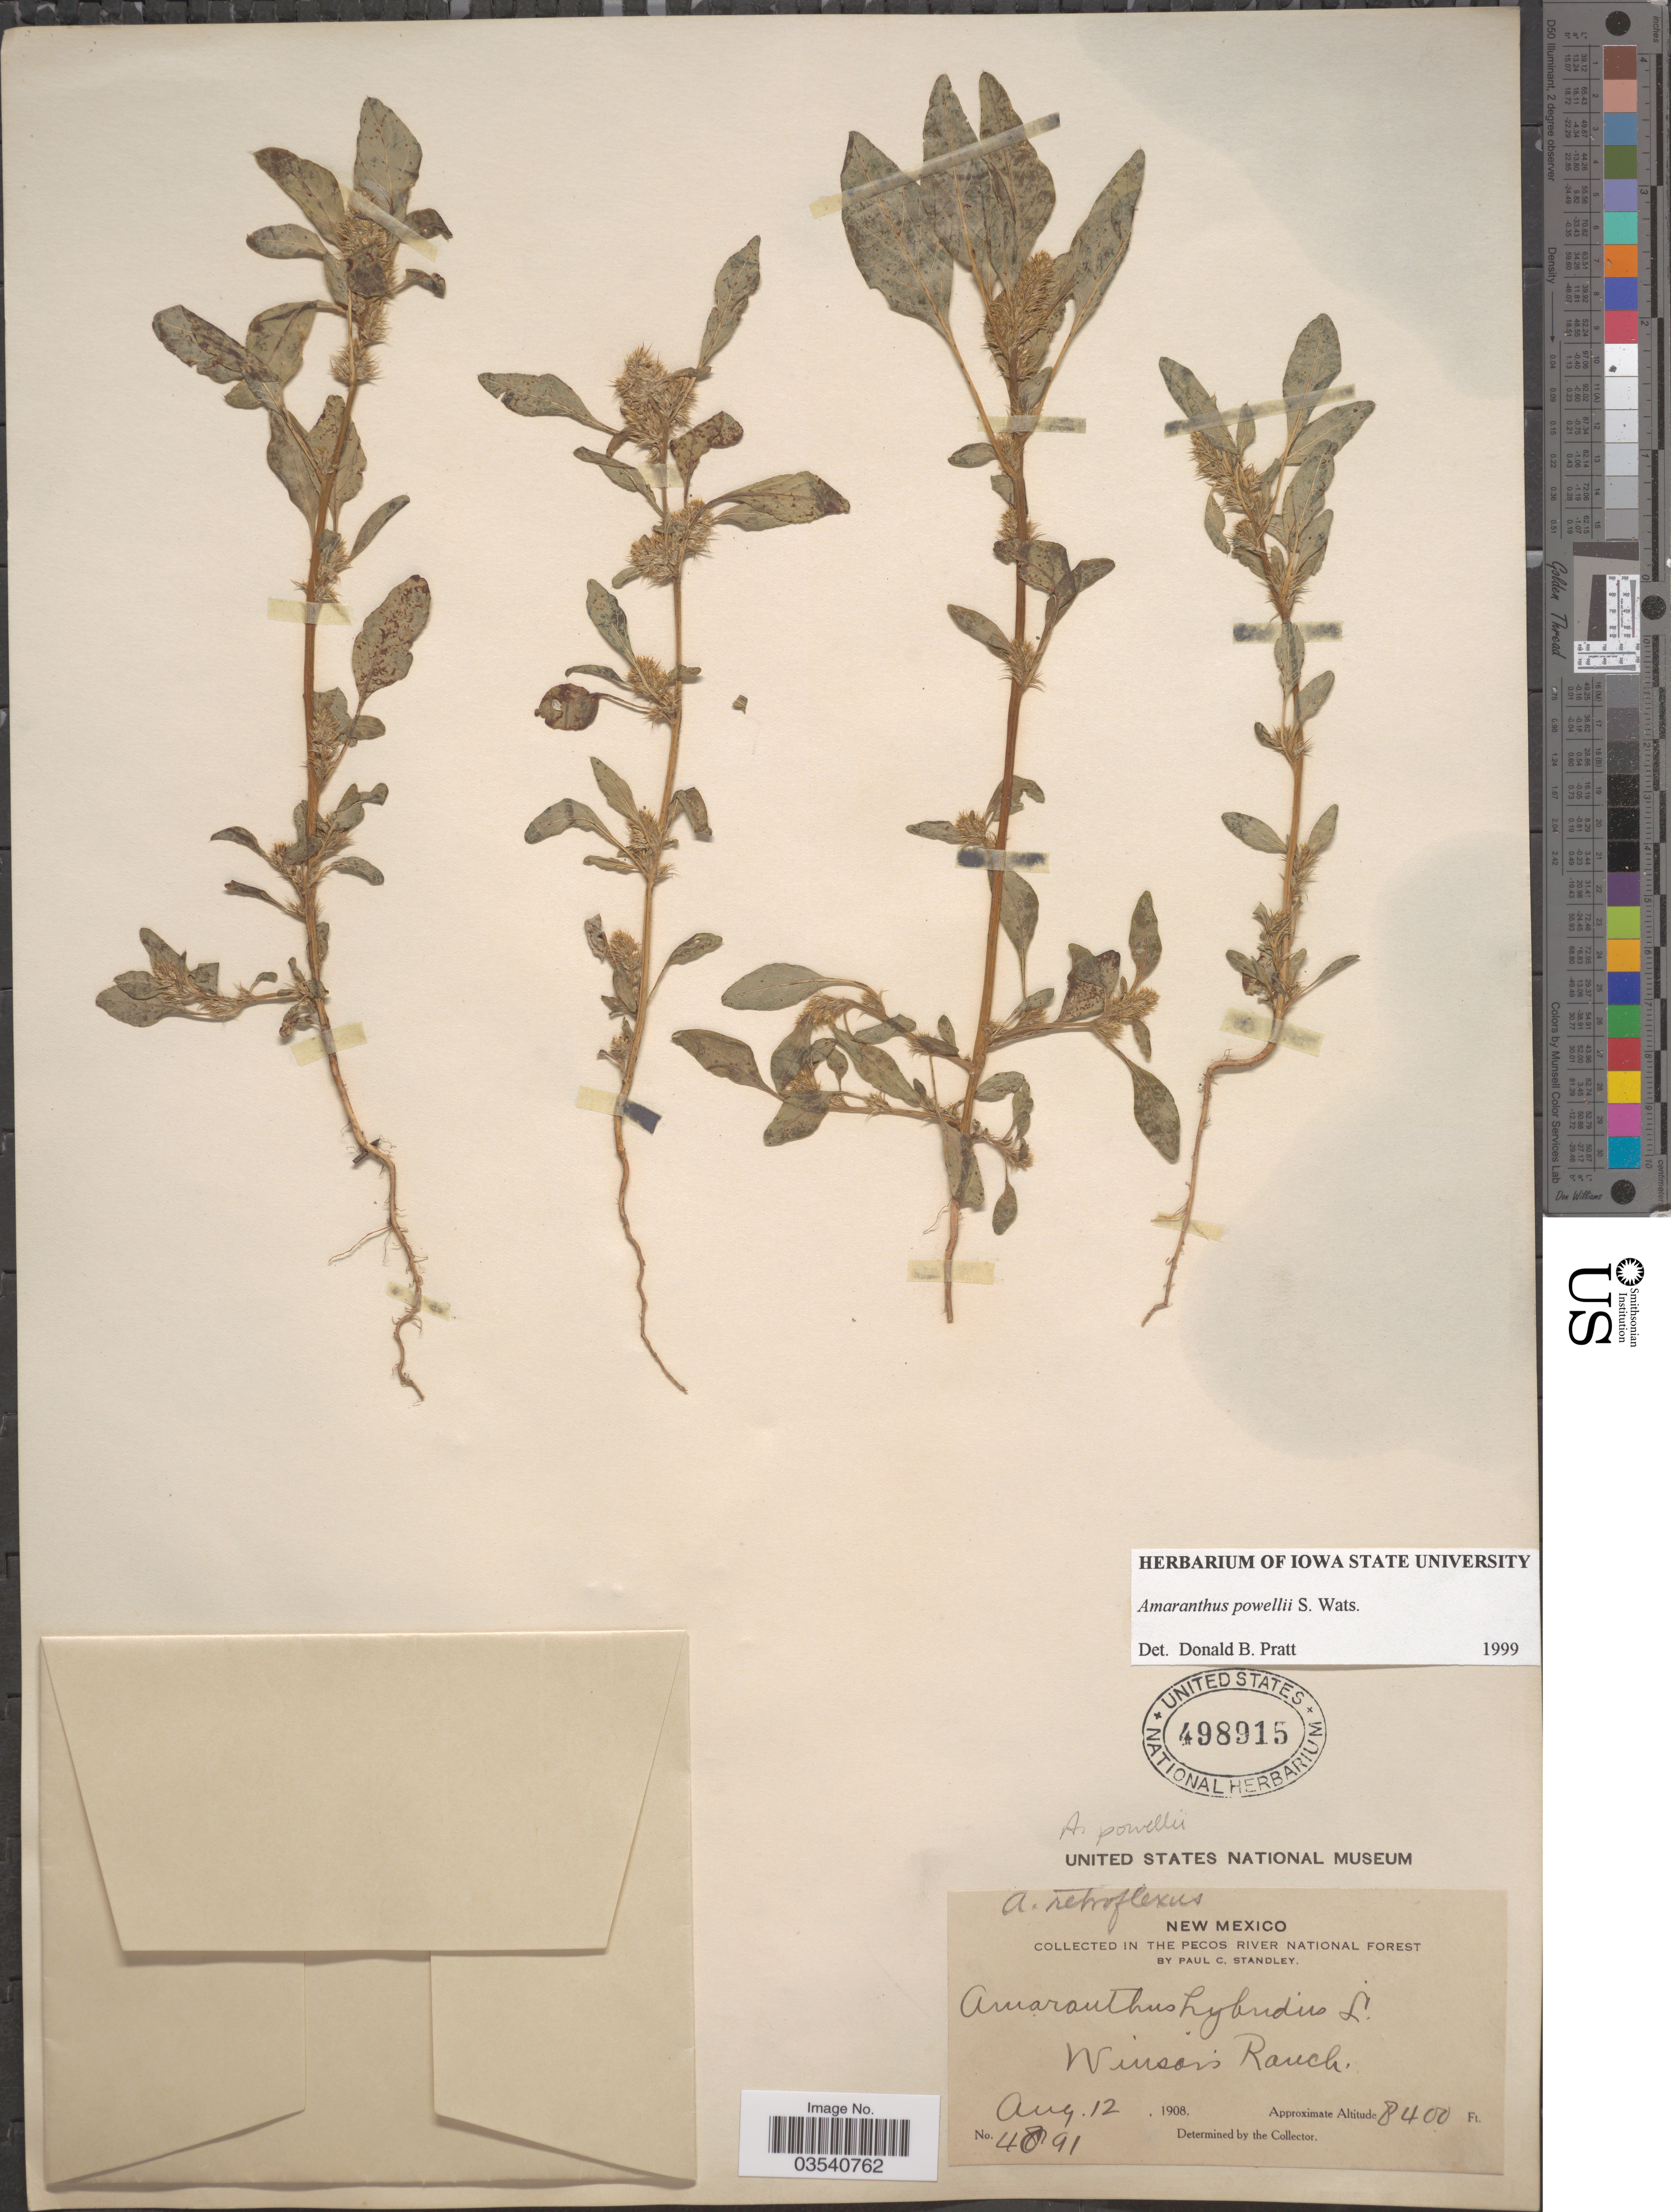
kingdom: Plantae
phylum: Tracheophyta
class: Magnoliopsida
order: Caryophyllales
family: Amaranthaceae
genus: Amaranthus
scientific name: Amaranthus powellii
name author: S. Watson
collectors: P. C. Standley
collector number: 4091*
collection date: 1908-08-12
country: United States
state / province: New Mexico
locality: In the Pecos River National Forest. Winsor's Ranch.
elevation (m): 2560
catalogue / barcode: US 498915